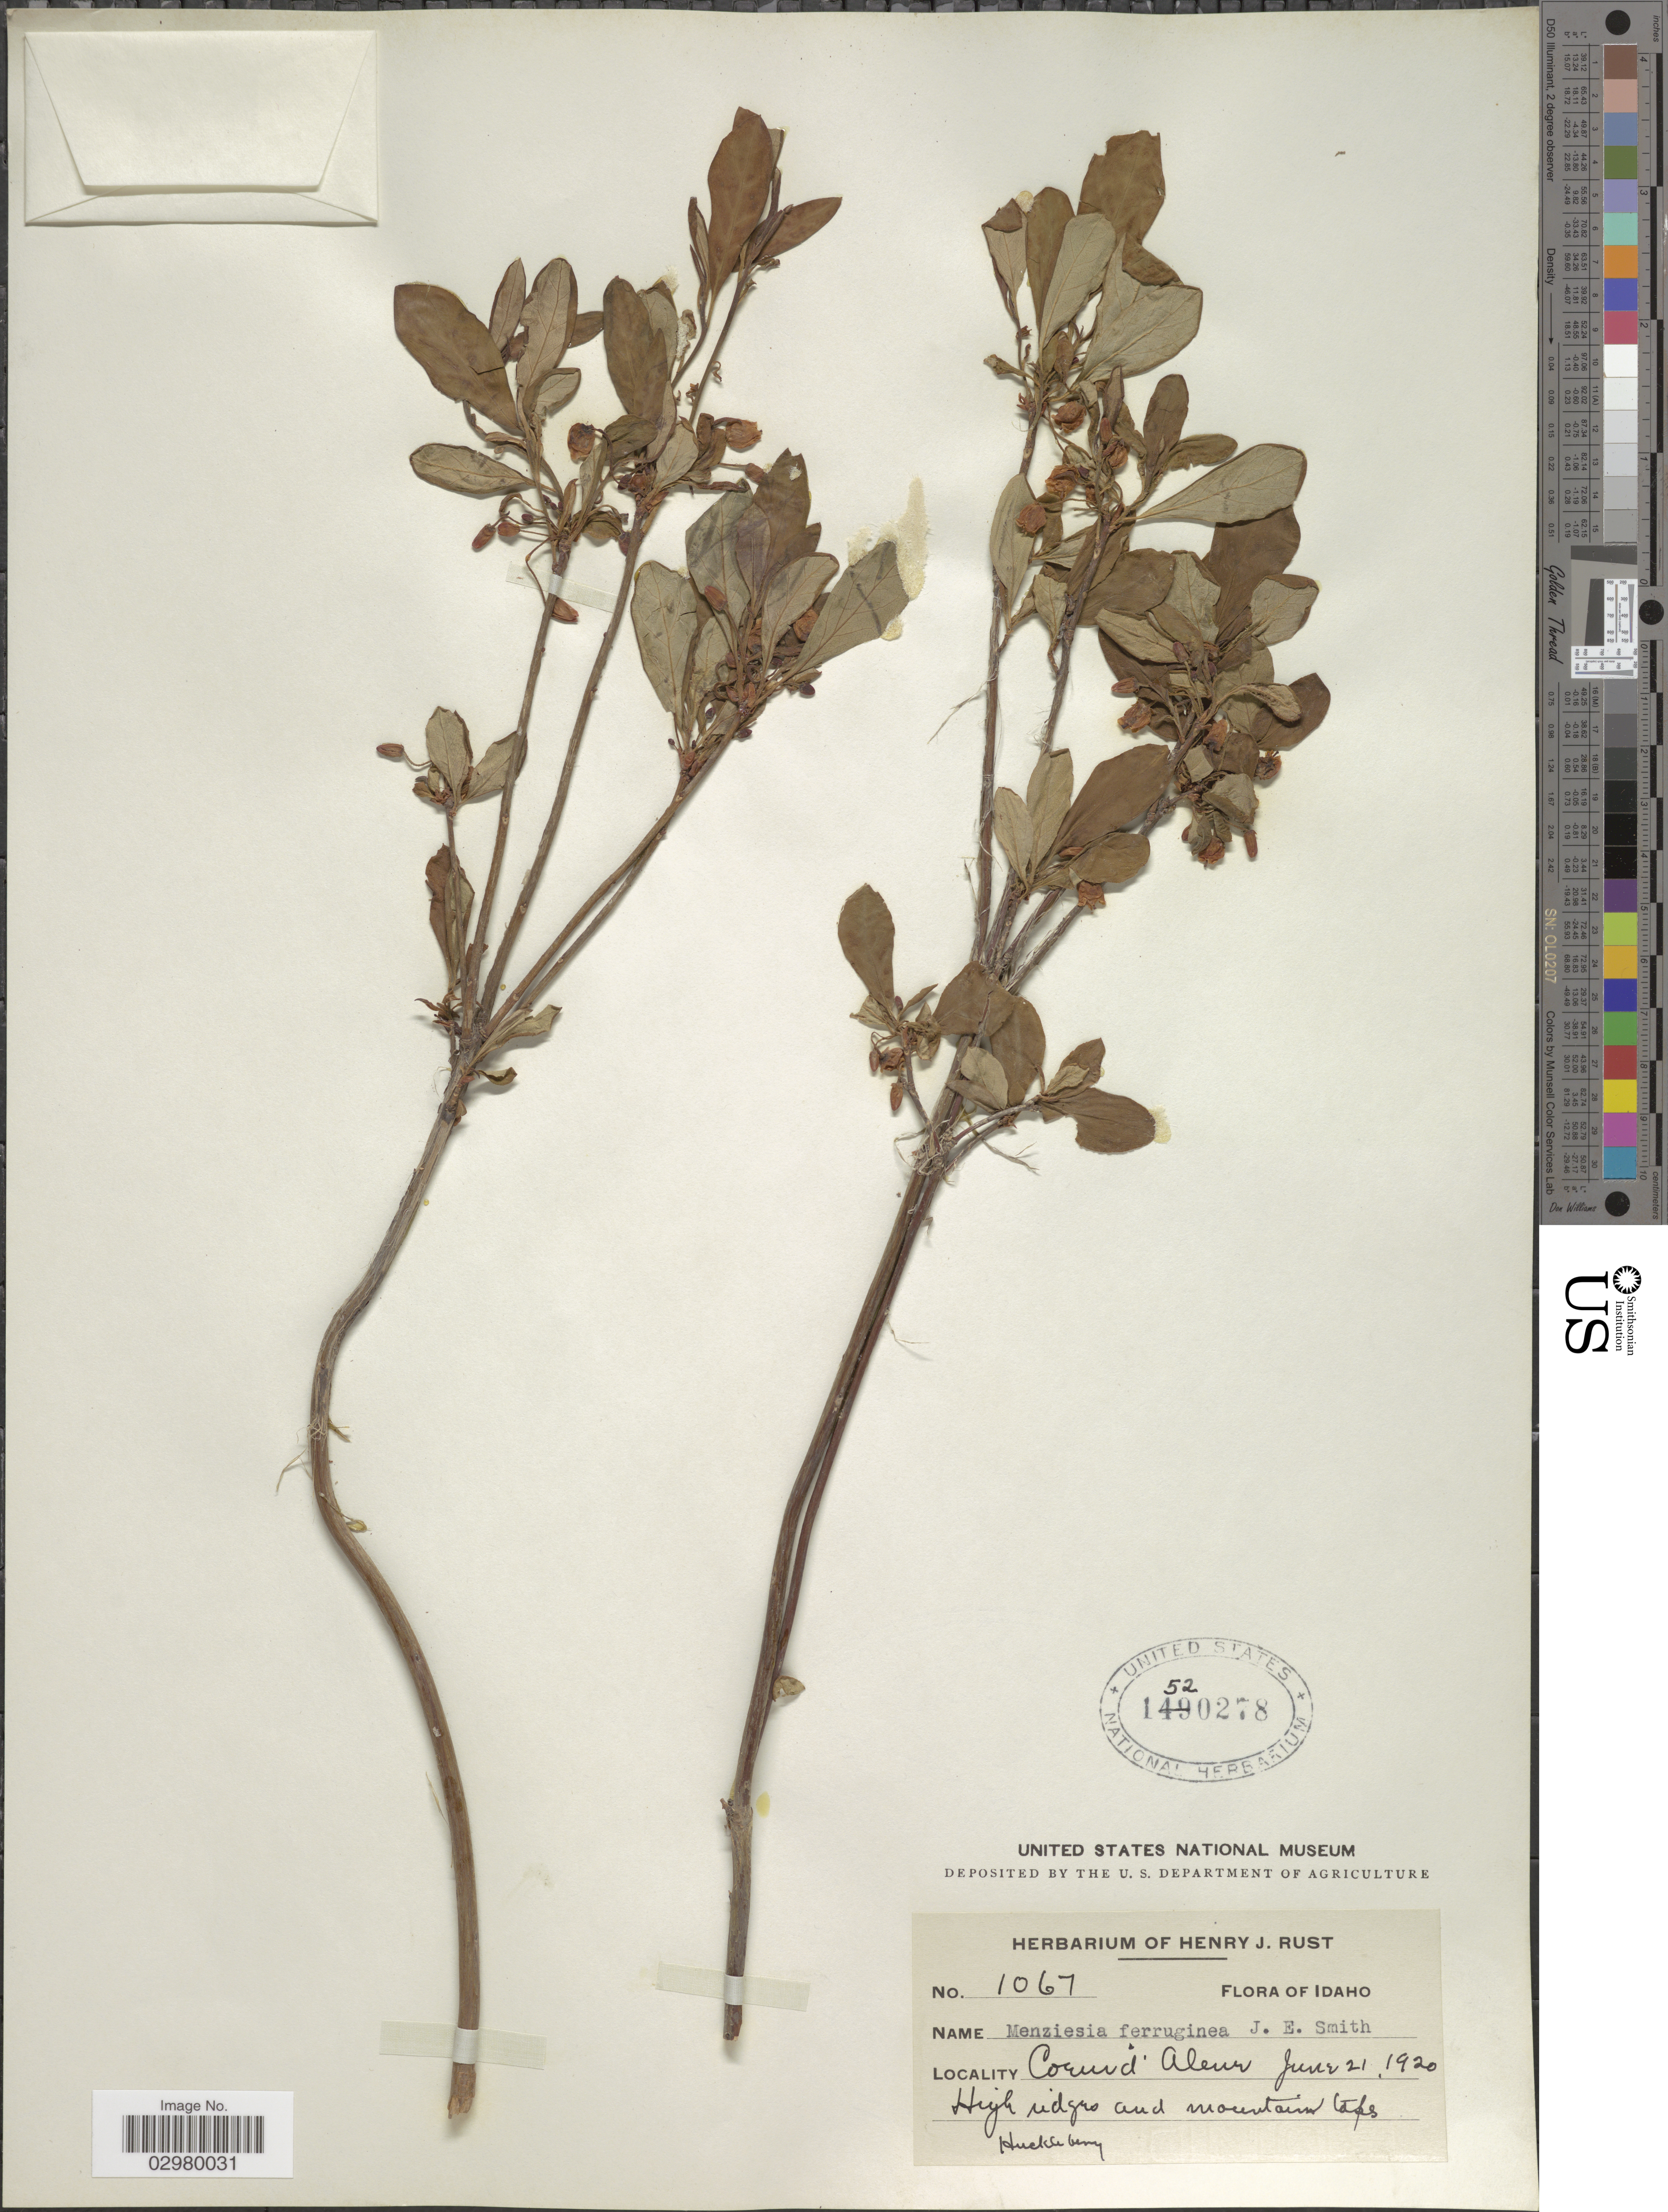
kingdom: Plantae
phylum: Tracheophyta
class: Magnoliopsida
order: Ericales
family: Ericaceae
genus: Menziesia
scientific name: Menziesia ferruginea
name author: Sm.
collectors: ex herb. Henry J. Rust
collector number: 1067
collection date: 1920-06-21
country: United States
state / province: Idaho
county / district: Kootenai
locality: Coeur d'Alene.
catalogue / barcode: US 1520278